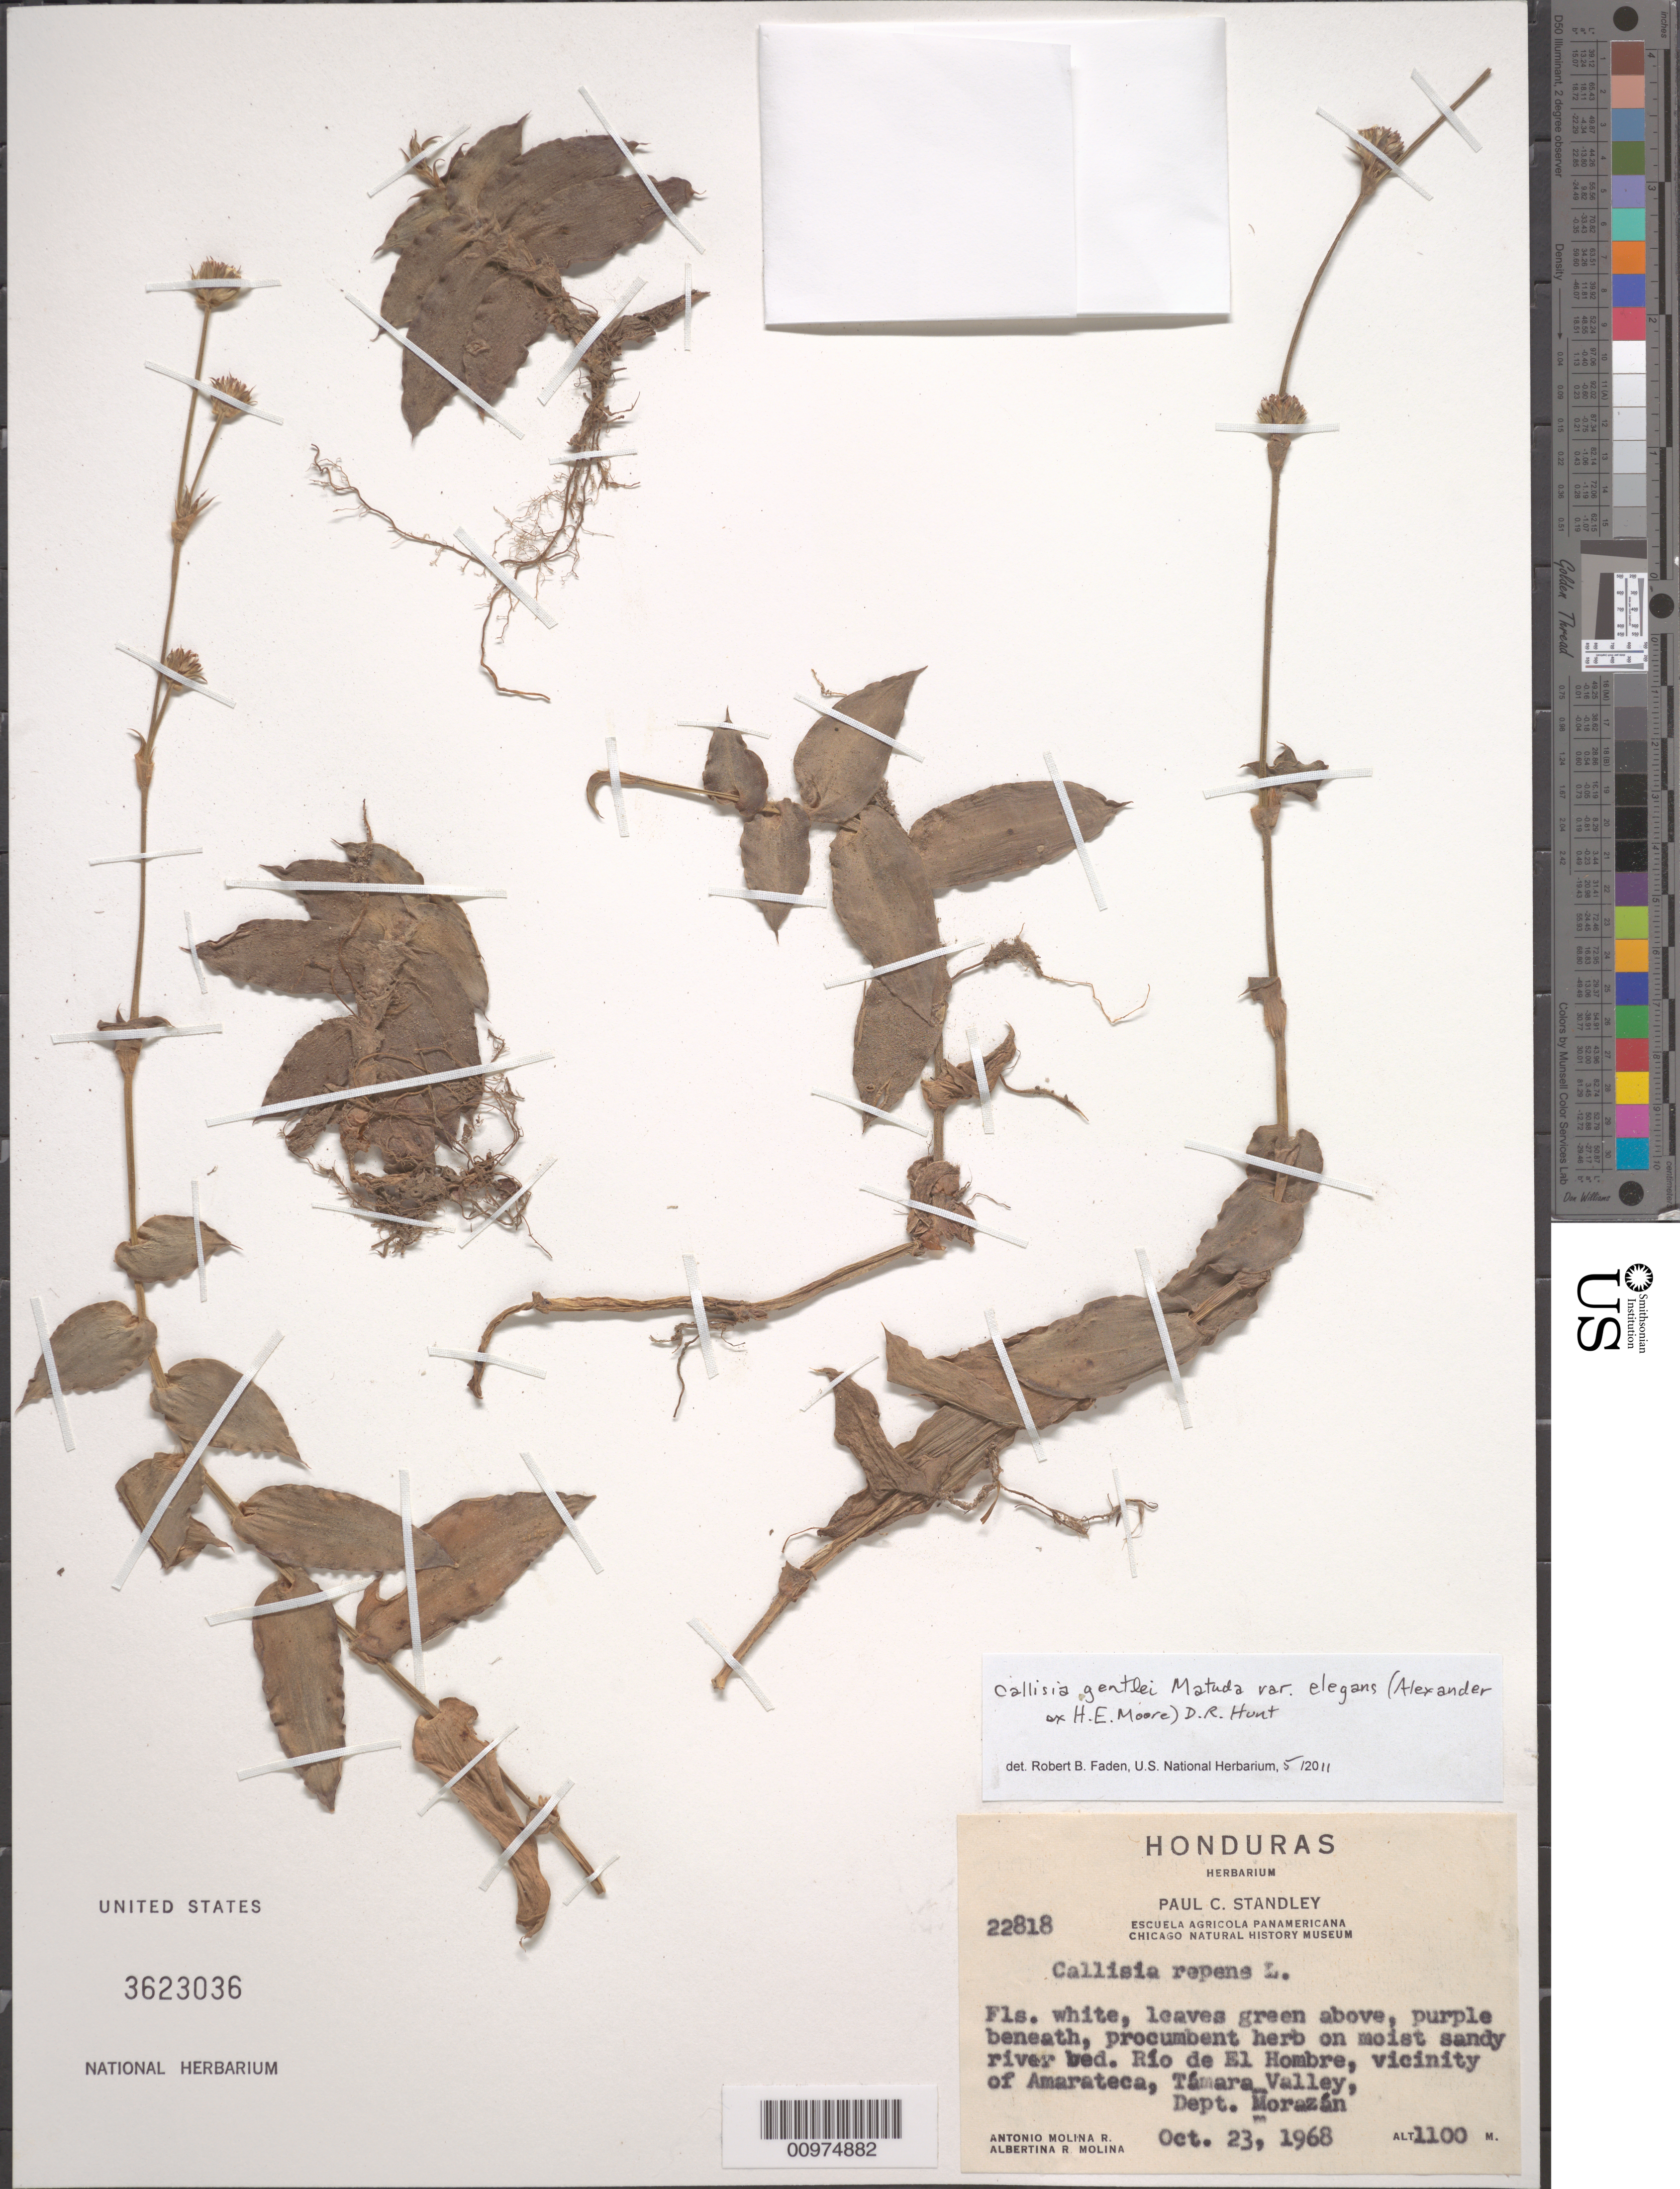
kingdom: Plantae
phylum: Tracheophyta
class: Liliopsida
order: Commelinales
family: Commelinaceae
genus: Callisia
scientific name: Callisia gentlei var. elegans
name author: (Alexander ex H.E. Moore) D.R. Hunt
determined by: Faden, Robert B., (US), Smithsonian Institution - National Museum of Natural History (UNITED STATES)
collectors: A. Molina R. & A. R. Molina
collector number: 22818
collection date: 1968-10-23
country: Honduras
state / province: Fco. Morazán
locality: Rio de El Hombre, vicinity of Amarateda, Támara Valley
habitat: on moist sandy river bed.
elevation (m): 1100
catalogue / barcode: US 3623036